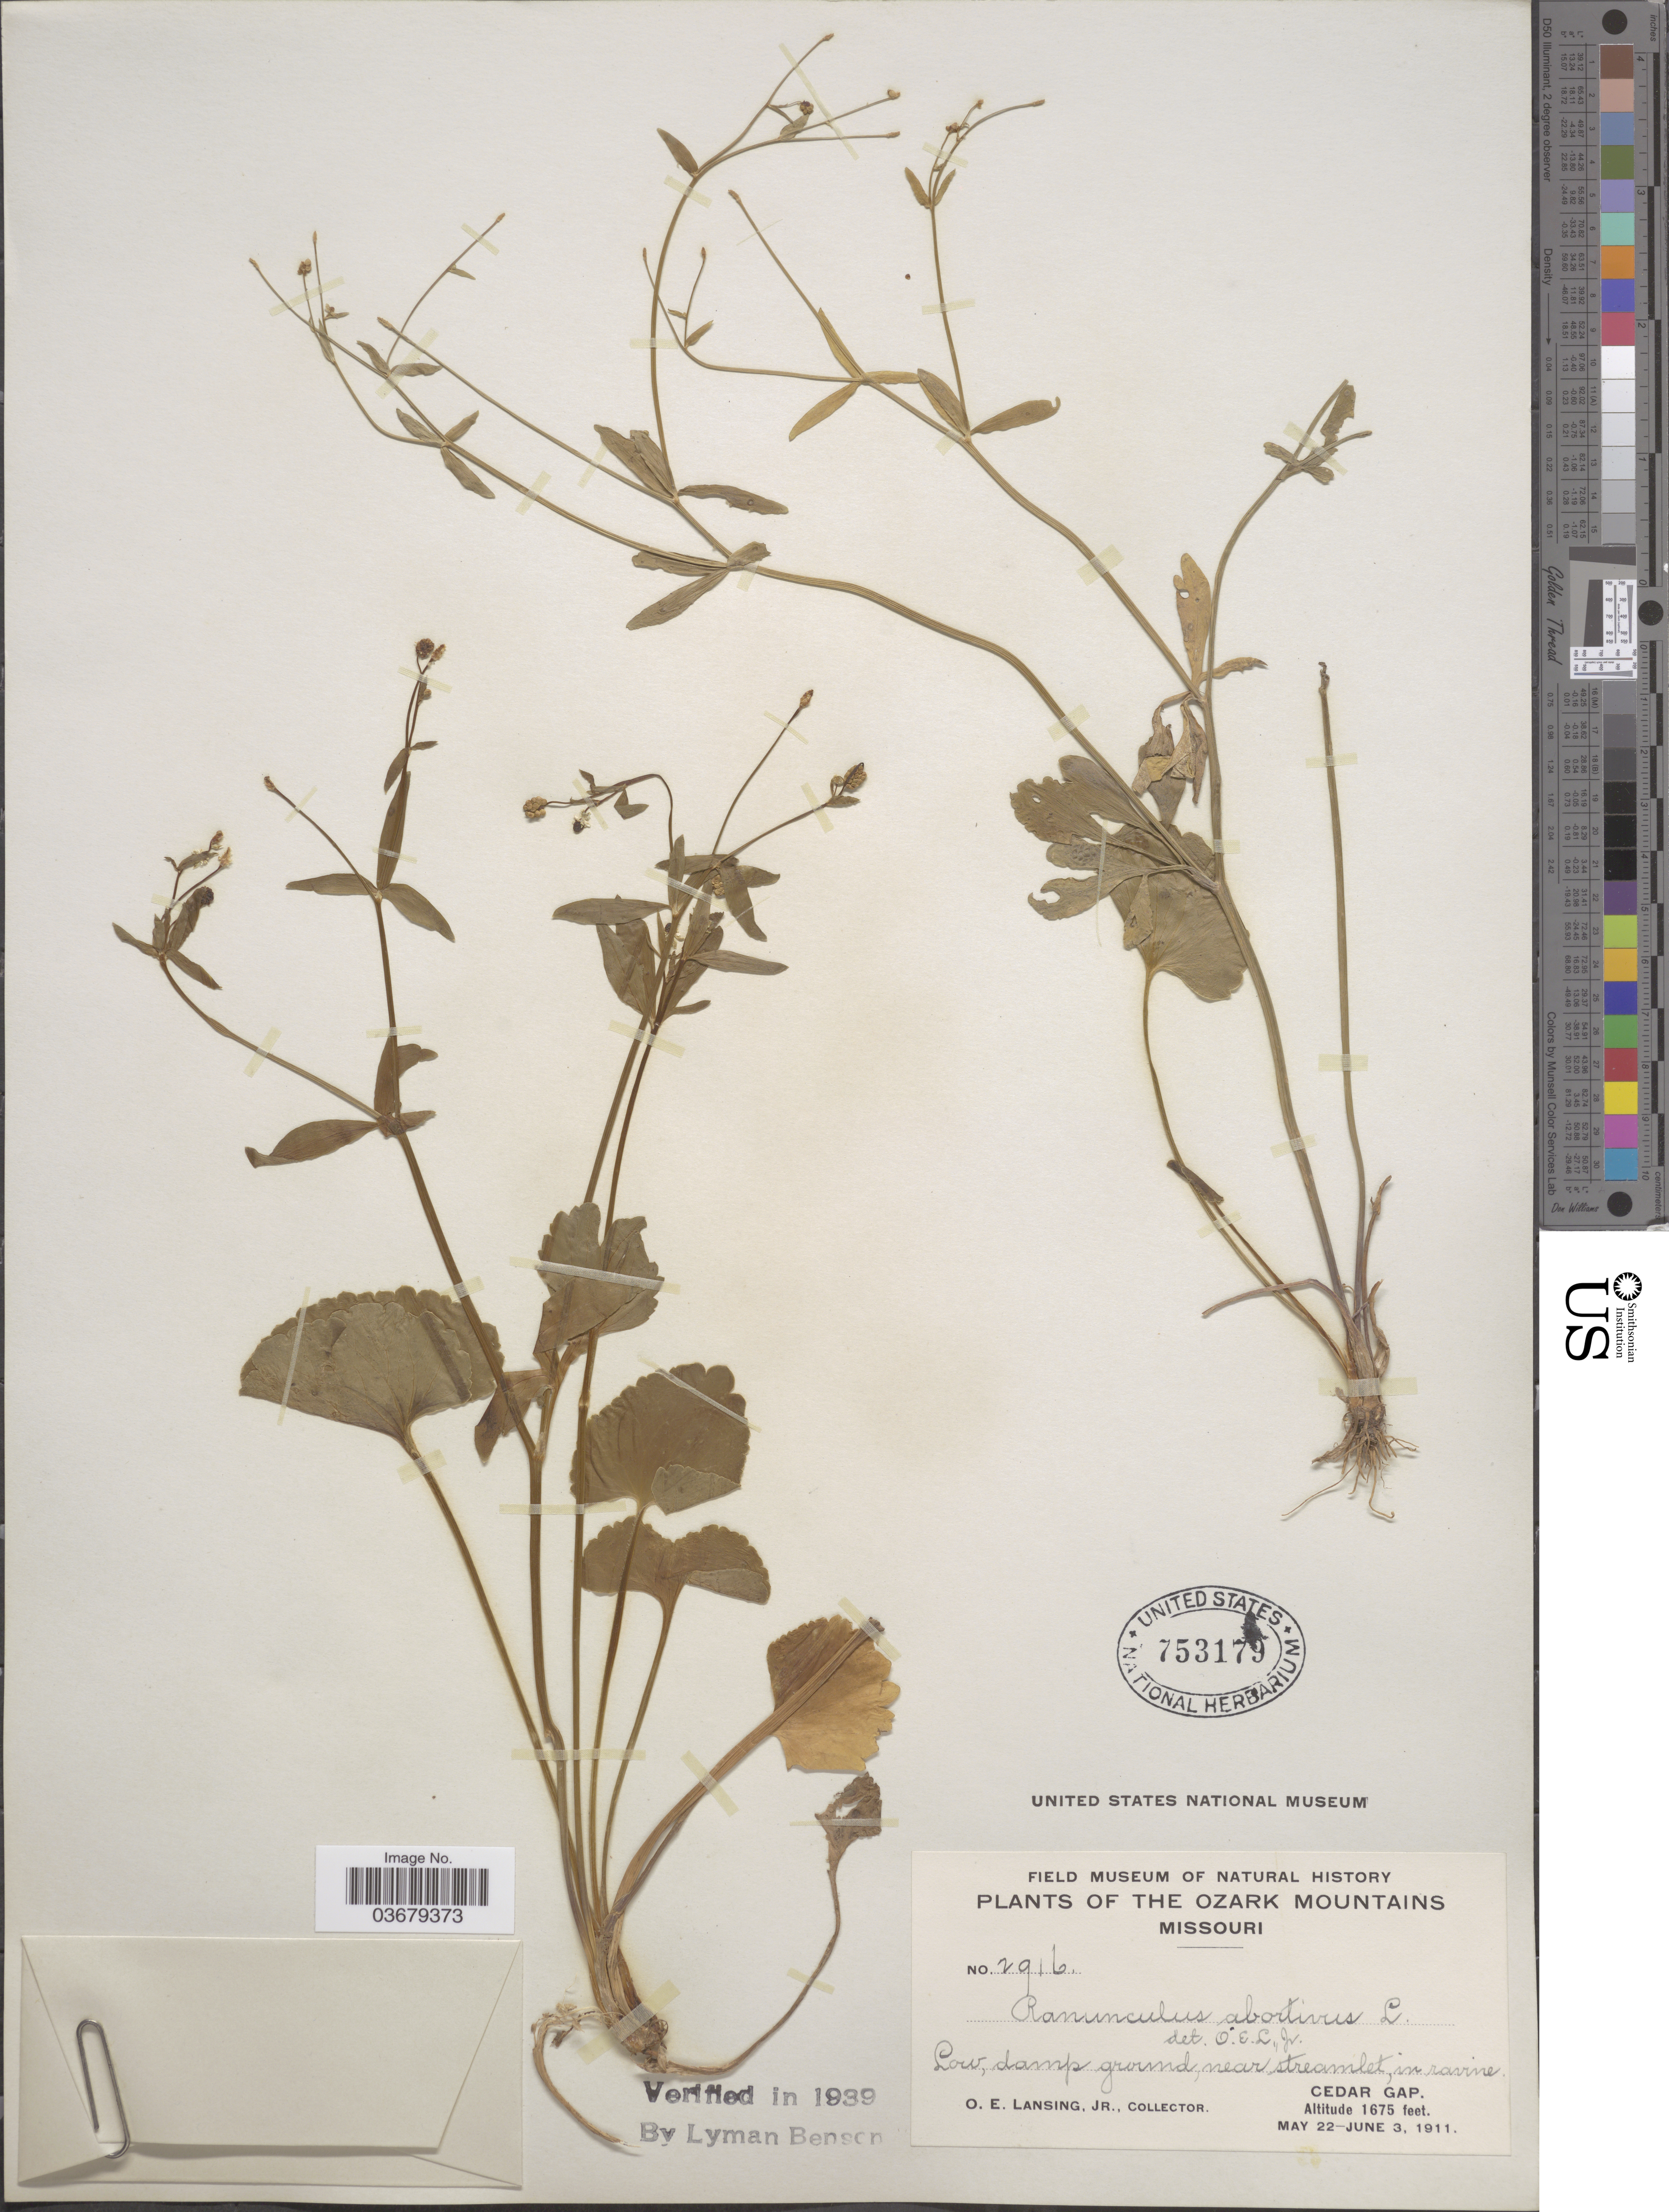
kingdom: Plantae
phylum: Tracheophyta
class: Magnoliopsida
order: Ranunculales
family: Ranunculaceae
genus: Ranunculus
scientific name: Ranunculus abortivus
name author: L.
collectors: O. Lansing Jr.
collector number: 2916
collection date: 1911-05-22/1911-06-03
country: United States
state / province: Missouri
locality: The Ozark Mountains. Cedar Gap.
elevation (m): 511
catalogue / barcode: US 753179